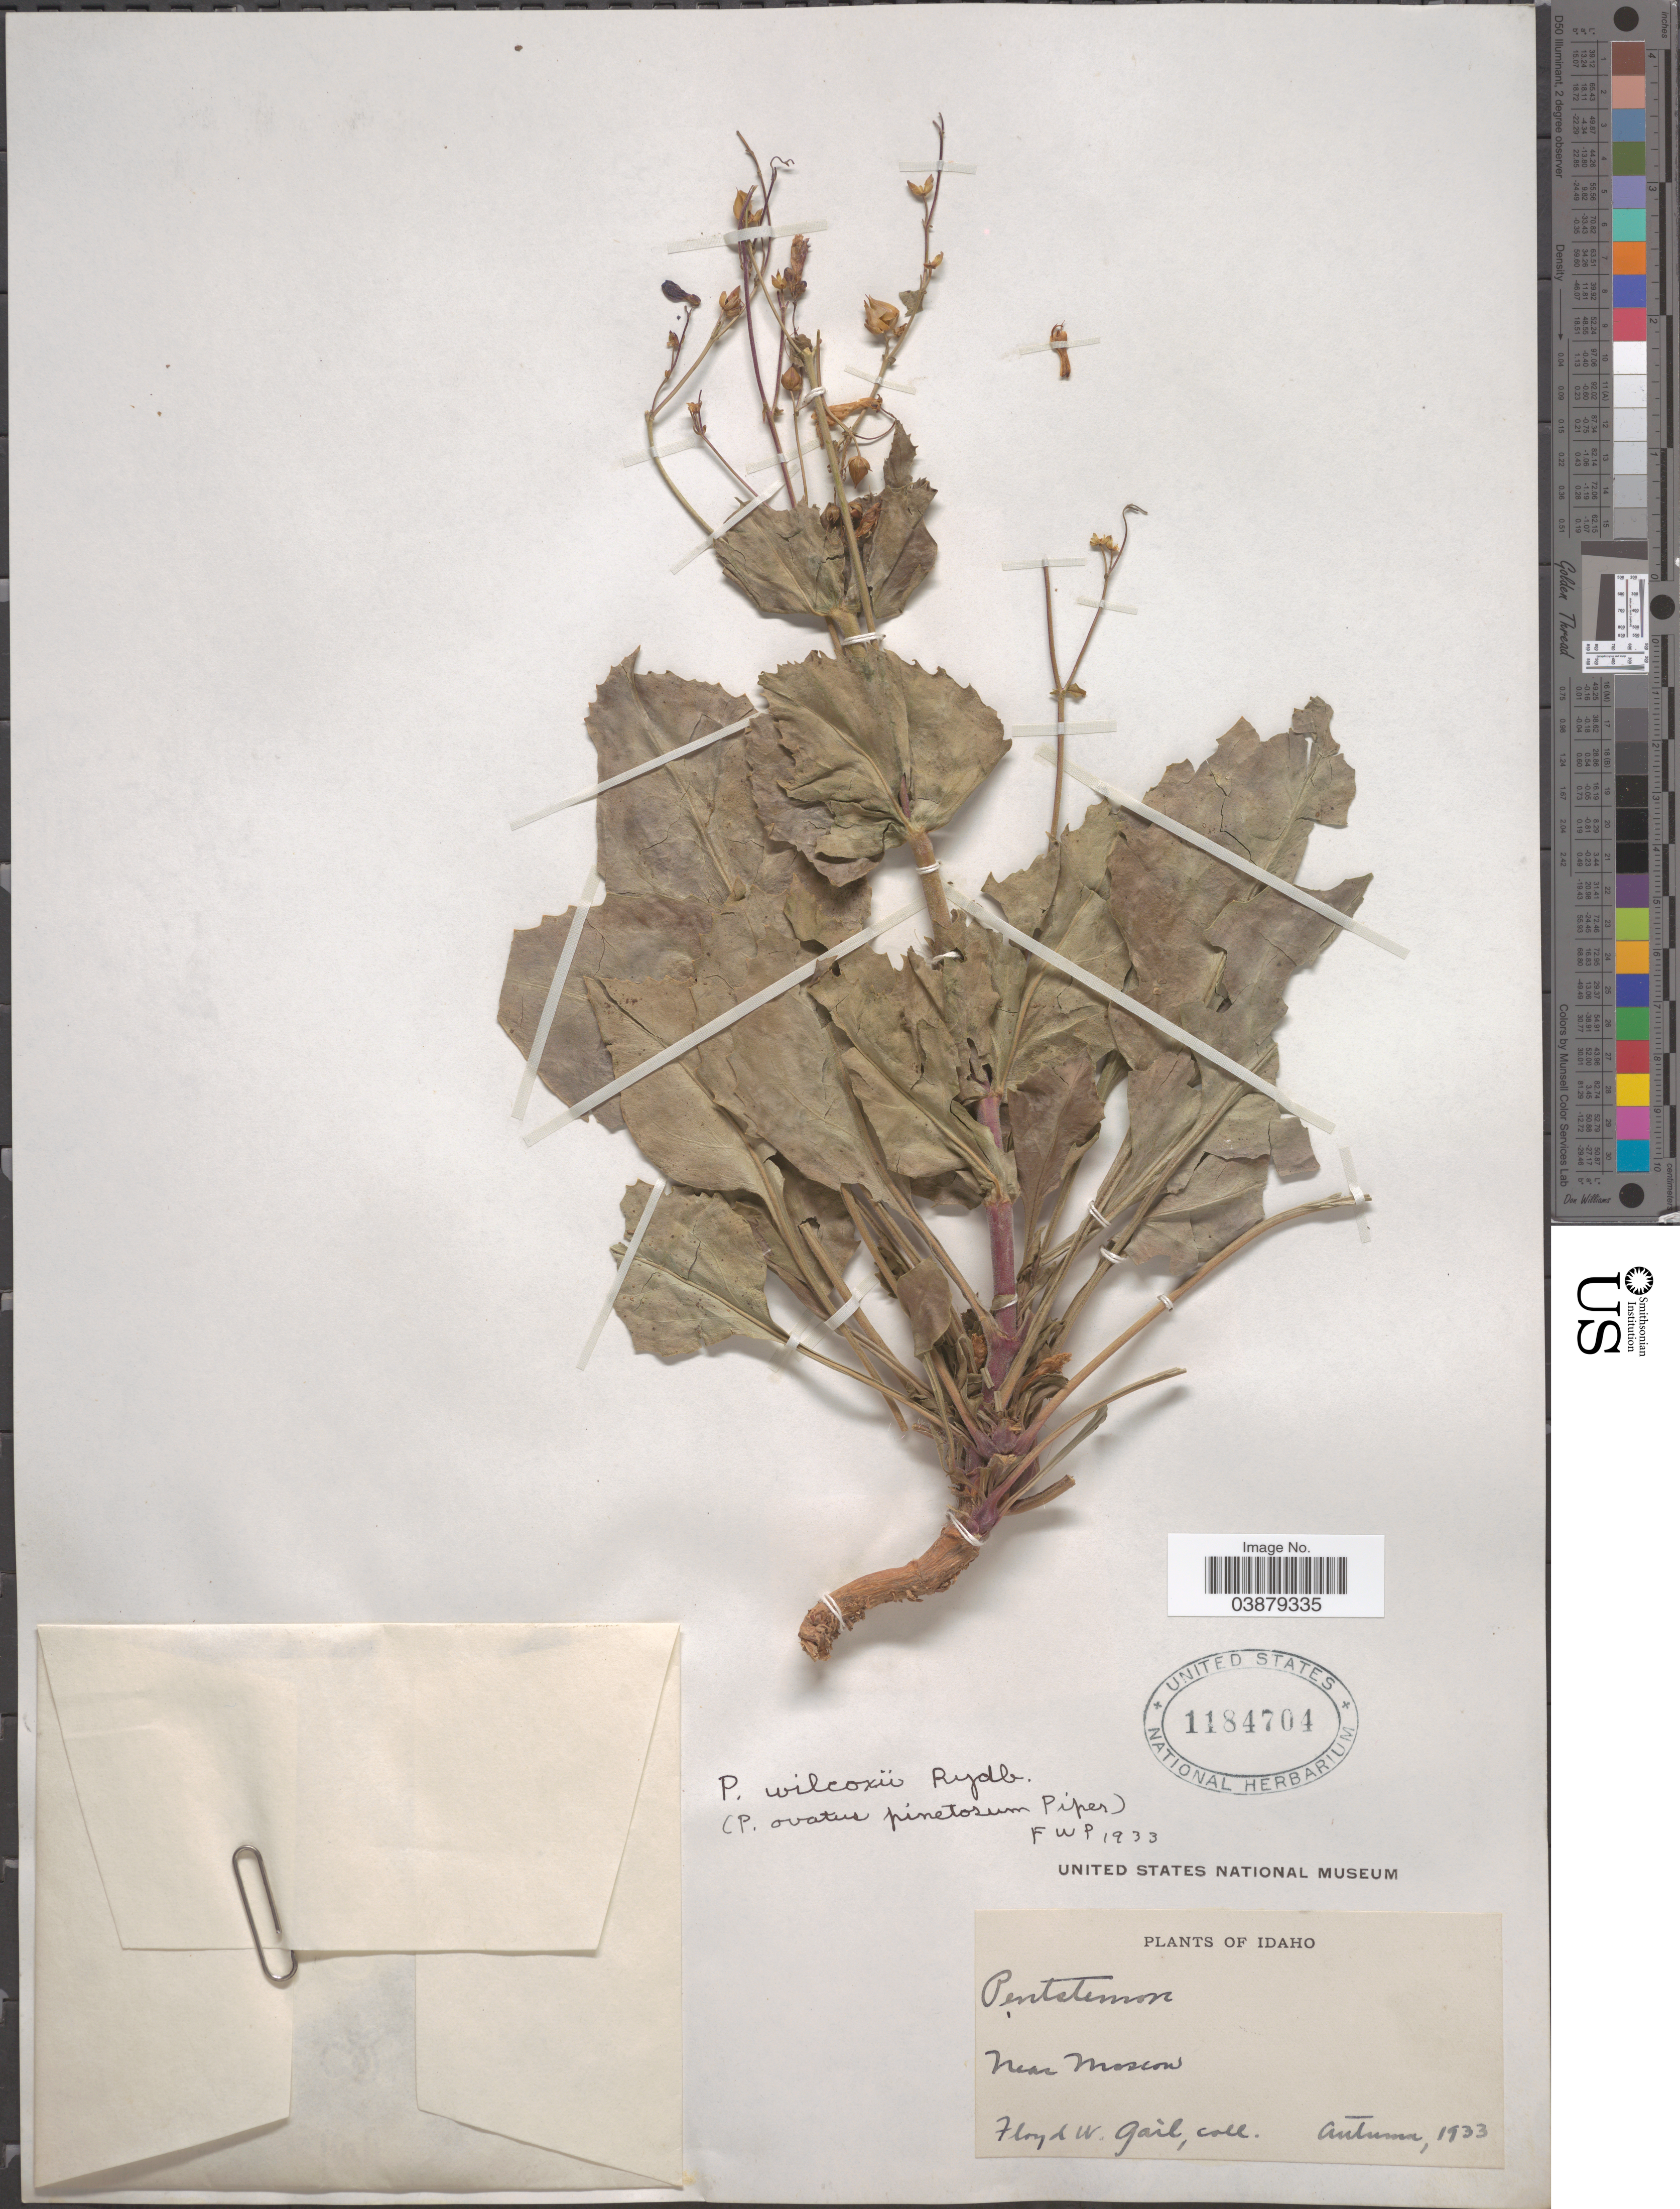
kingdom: Plantae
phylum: Tracheophyta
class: Magnoliopsida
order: Lamiales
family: Plantaginaceae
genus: Penstemon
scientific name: Penstemon wilcoxii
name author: Rydb.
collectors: F. Gail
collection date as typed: Autumn 1933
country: United States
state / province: Idaho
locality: Near Moscow.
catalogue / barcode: US 1184704